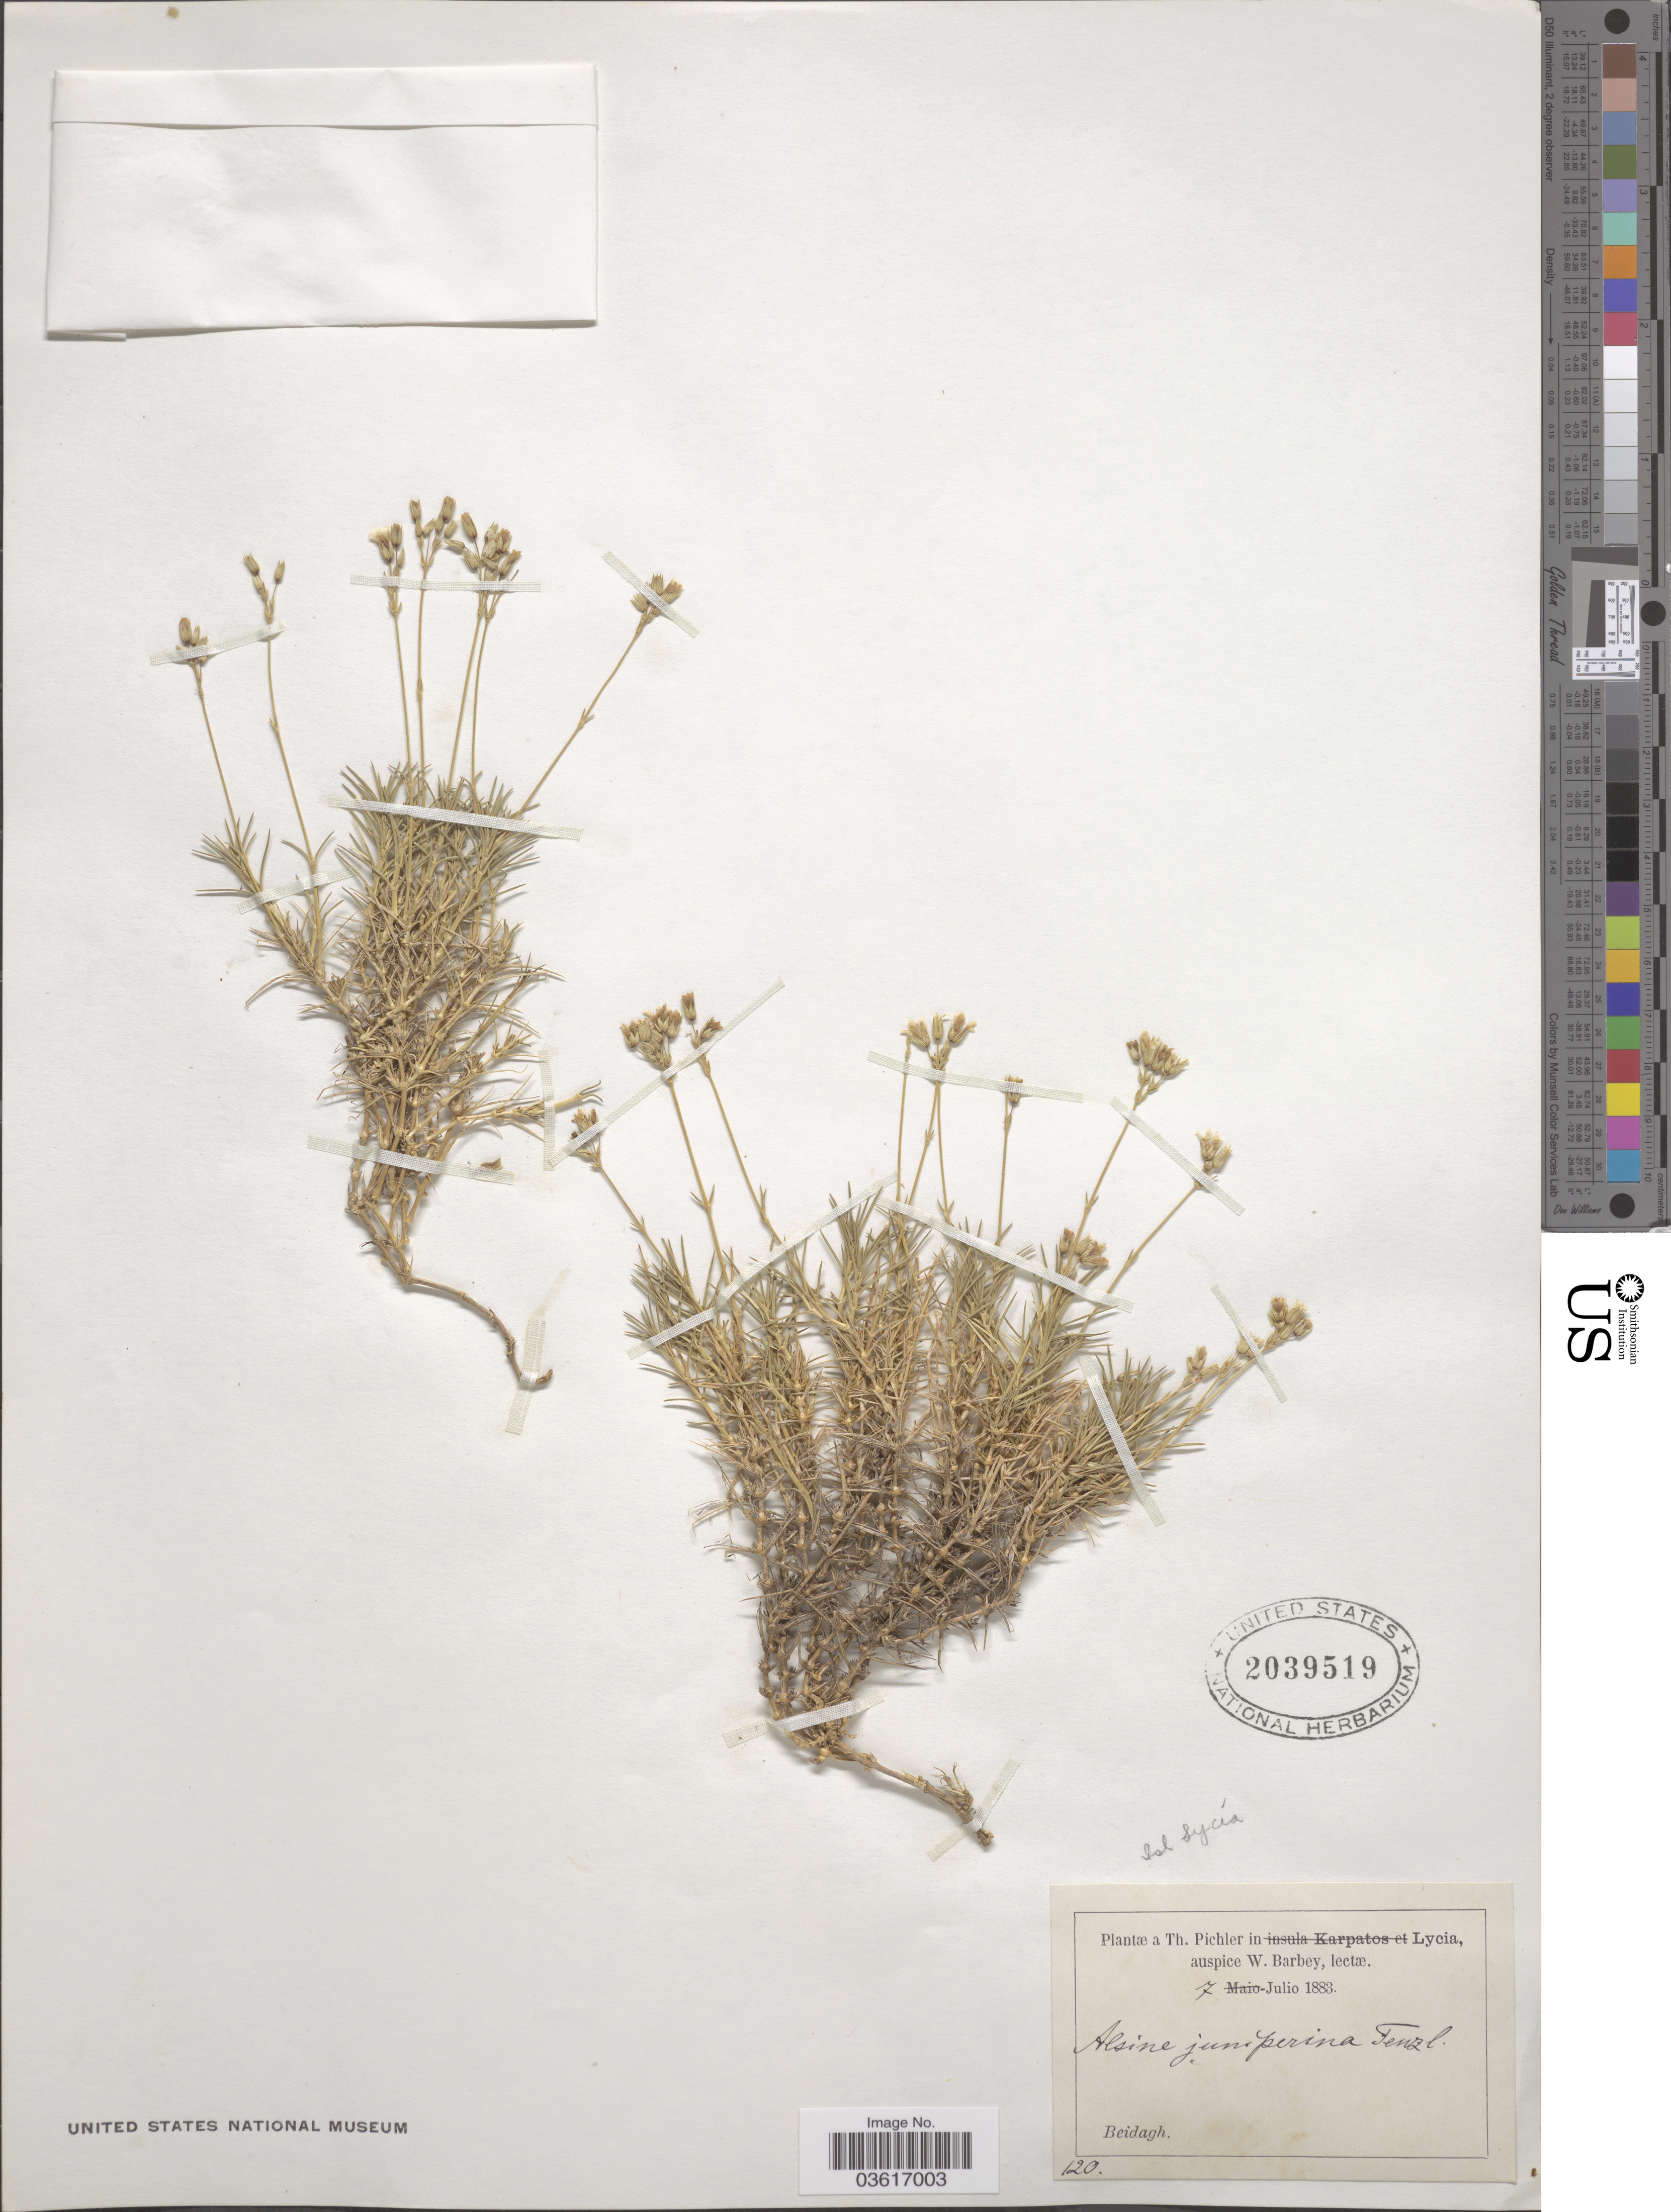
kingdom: Plantae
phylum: Tracheophyta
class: Magnoliopsida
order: Caryophyllales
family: Caryophyllaceae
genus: Minuartia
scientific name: Minuartia juniperina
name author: (L.) Maire & Petitm.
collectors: T. Pichler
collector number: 120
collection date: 1883-07-07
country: Turkey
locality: Lycia. Beidagh.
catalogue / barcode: US 2039519